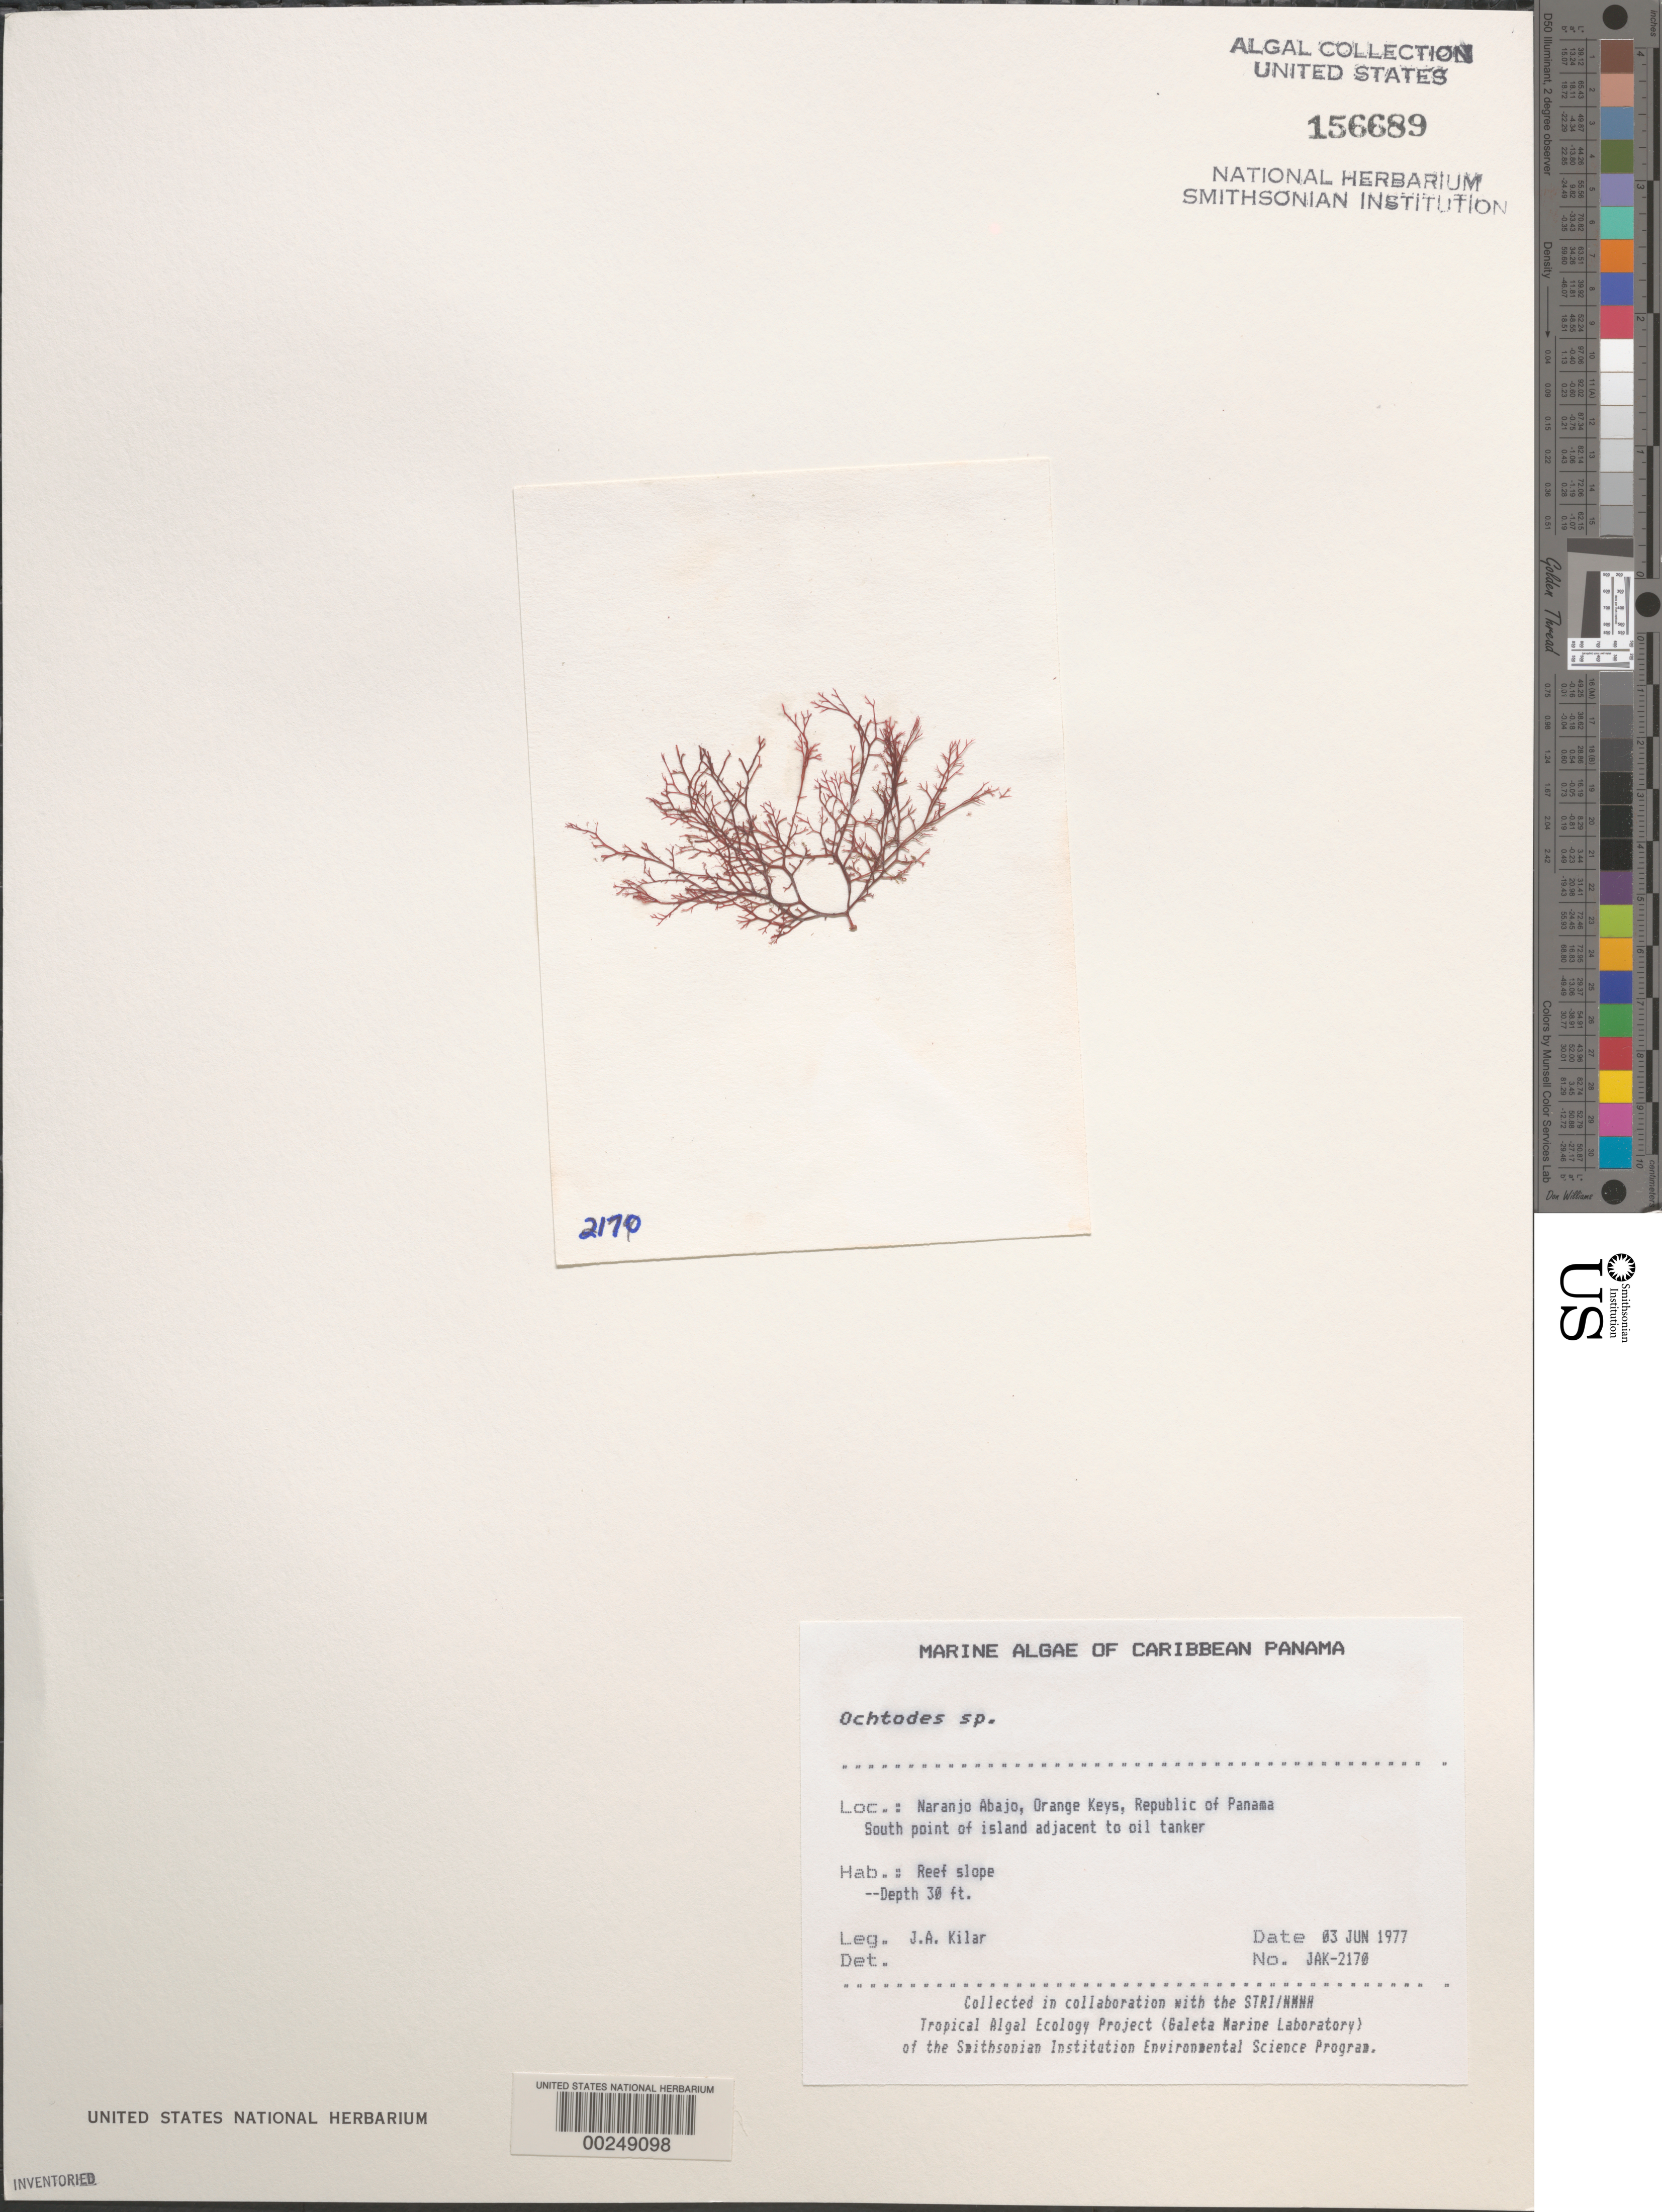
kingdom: Plantae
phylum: Rhodophyta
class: Florideophyceae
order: Gigartinales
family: Rhizophyllidaceae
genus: Ochtodes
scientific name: Ochtodes sp.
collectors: J. A. Kilar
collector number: JAK-2170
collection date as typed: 03 Jun 1977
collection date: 1977-06-03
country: Panama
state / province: Colón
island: Naranjo Arriba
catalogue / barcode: US 156689